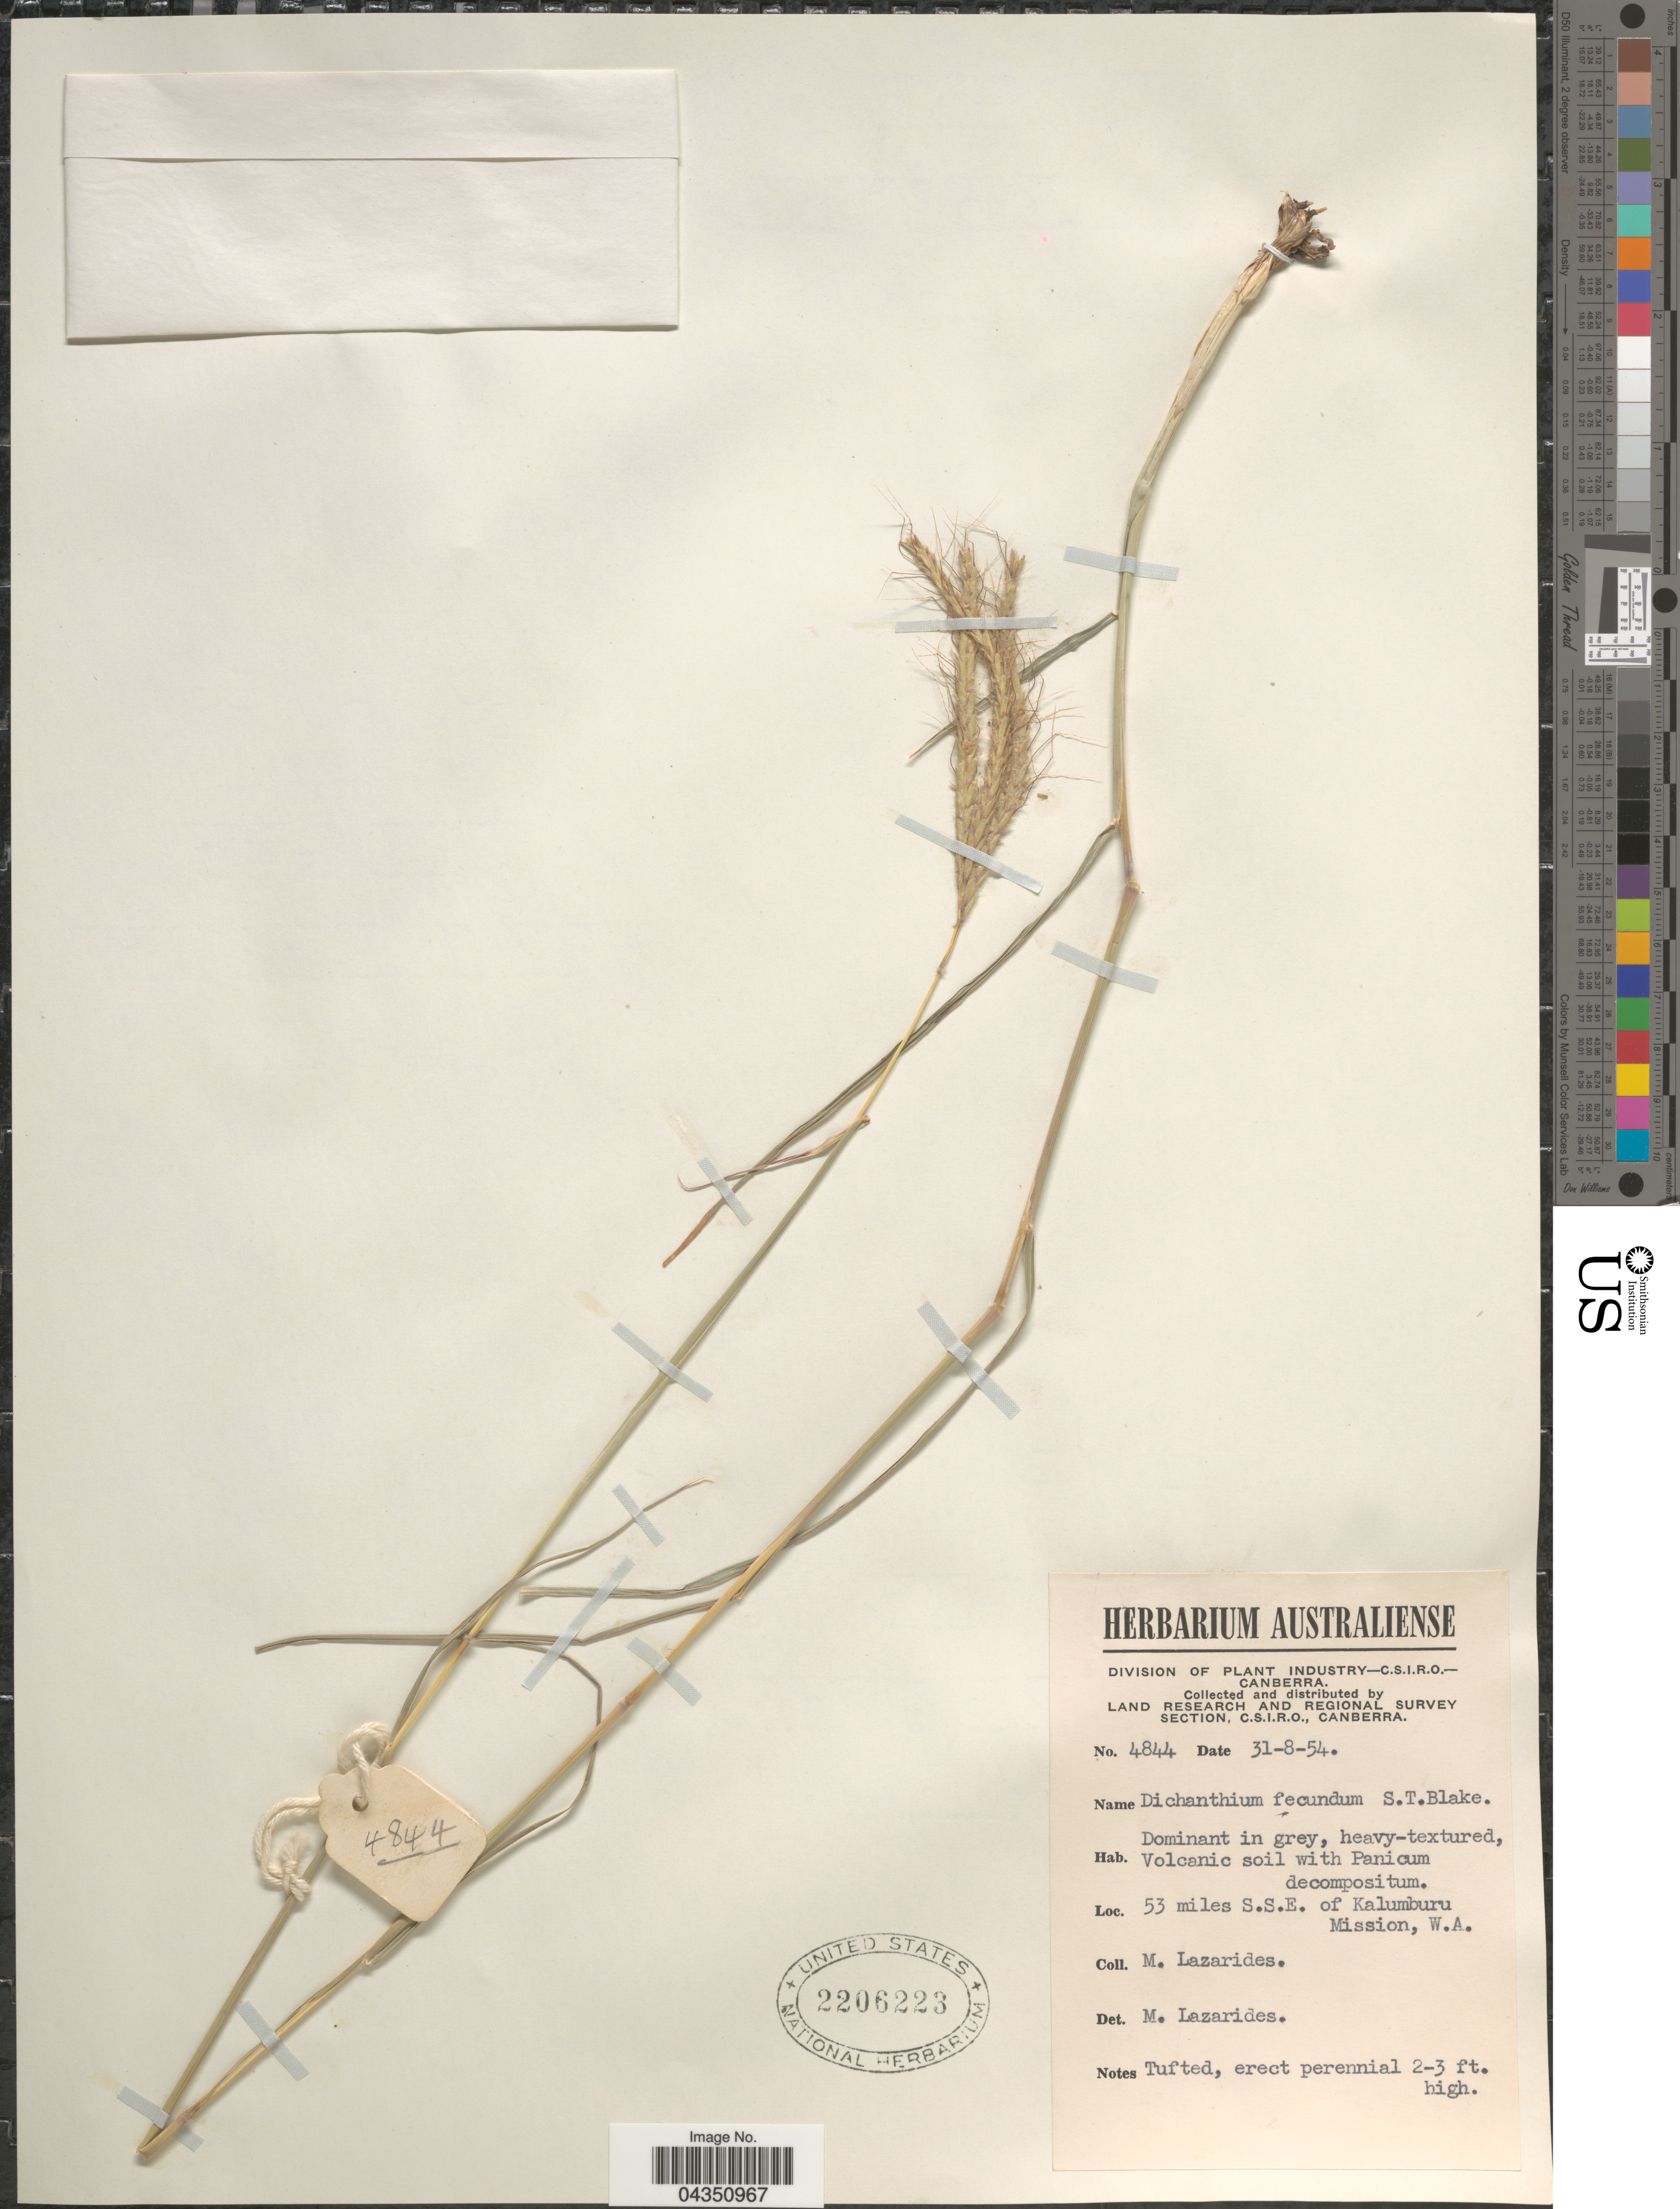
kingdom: Plantae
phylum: Tracheophyta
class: Liliopsida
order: Poales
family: Poaceae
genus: Dichanthium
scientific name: Dichanthium fecundum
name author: S.T. Blake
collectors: M. Lazarides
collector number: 4844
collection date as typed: Transcribed d/m/y: 31/8/54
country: Australia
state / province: Western Australia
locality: Land Research and Regional Survey Section. 53 miles S.S.E. of Kalumburu Mission.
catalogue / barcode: US 2206223